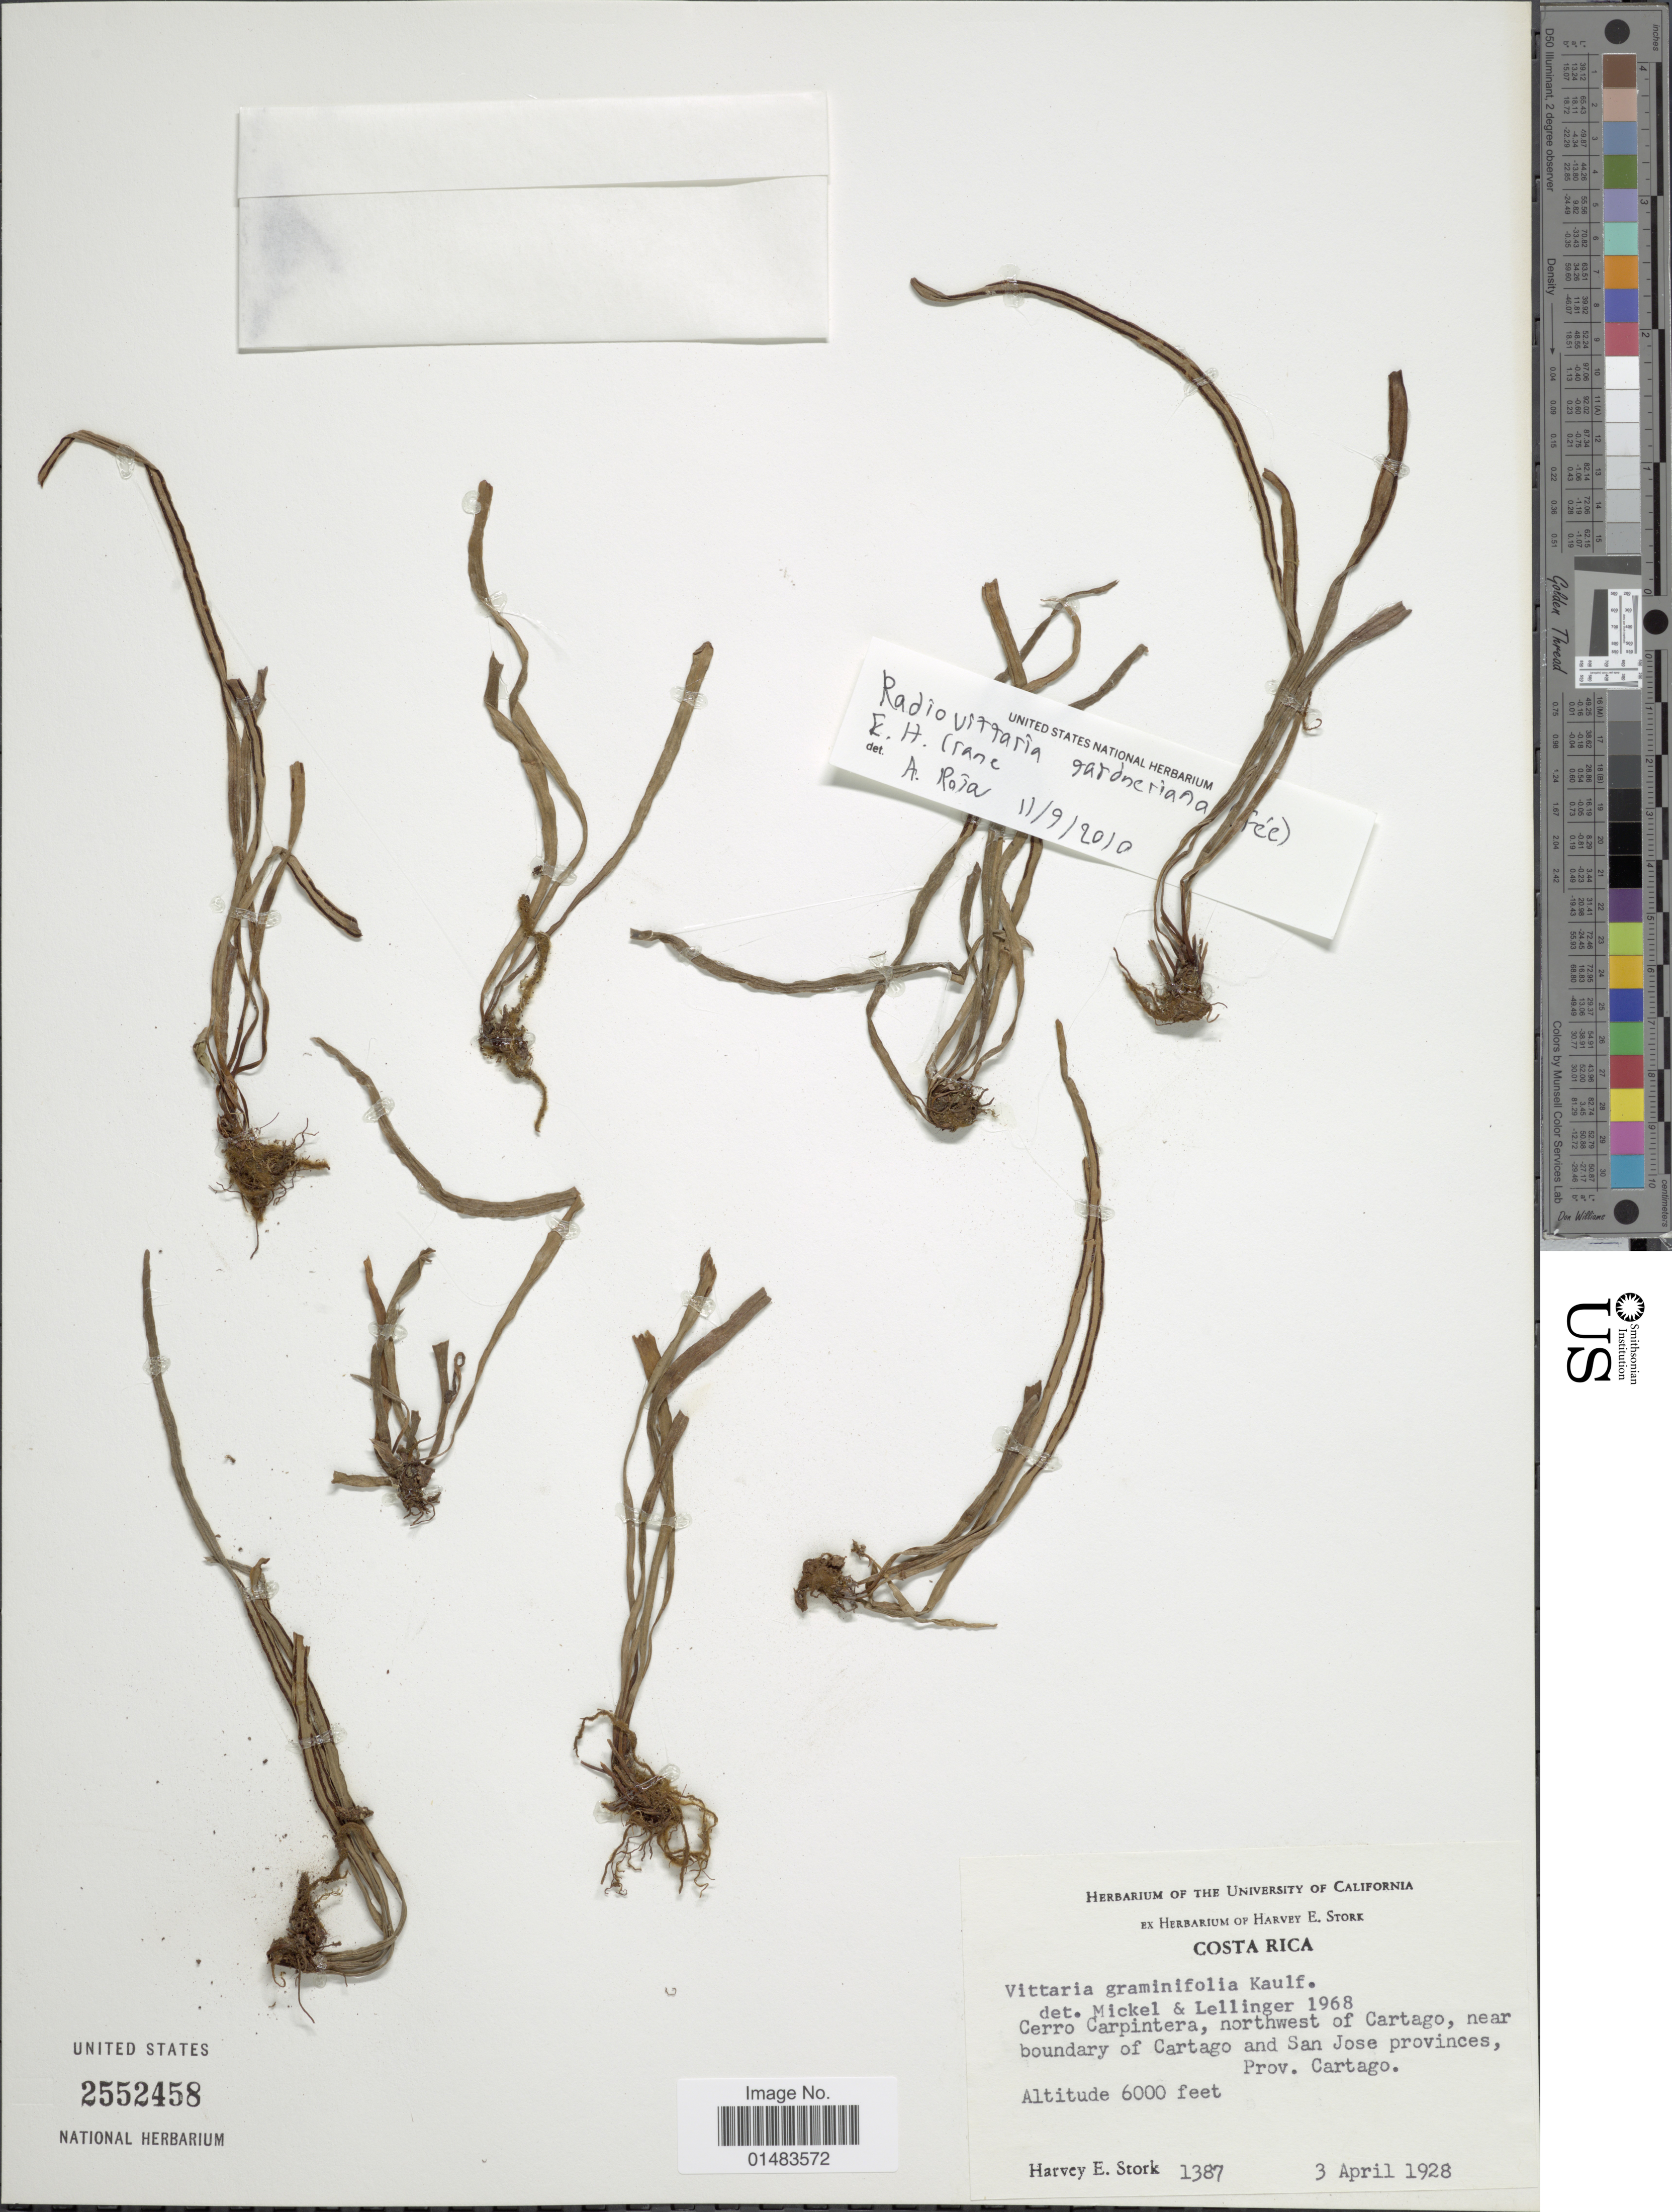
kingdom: Plantae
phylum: Tracheophyta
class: Polypodiopsida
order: Polypodiales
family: Pteridaceae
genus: Vittaria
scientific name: Vittaria graminifolia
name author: Kaulf.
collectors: H. E. Stork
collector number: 1387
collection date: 1928-04-03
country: Costa Rica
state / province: Cartago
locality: Cerro Carpintera, northwest of Cartago, near boundary of Cartago and San Jose provinces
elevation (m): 1829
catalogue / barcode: US 2552458